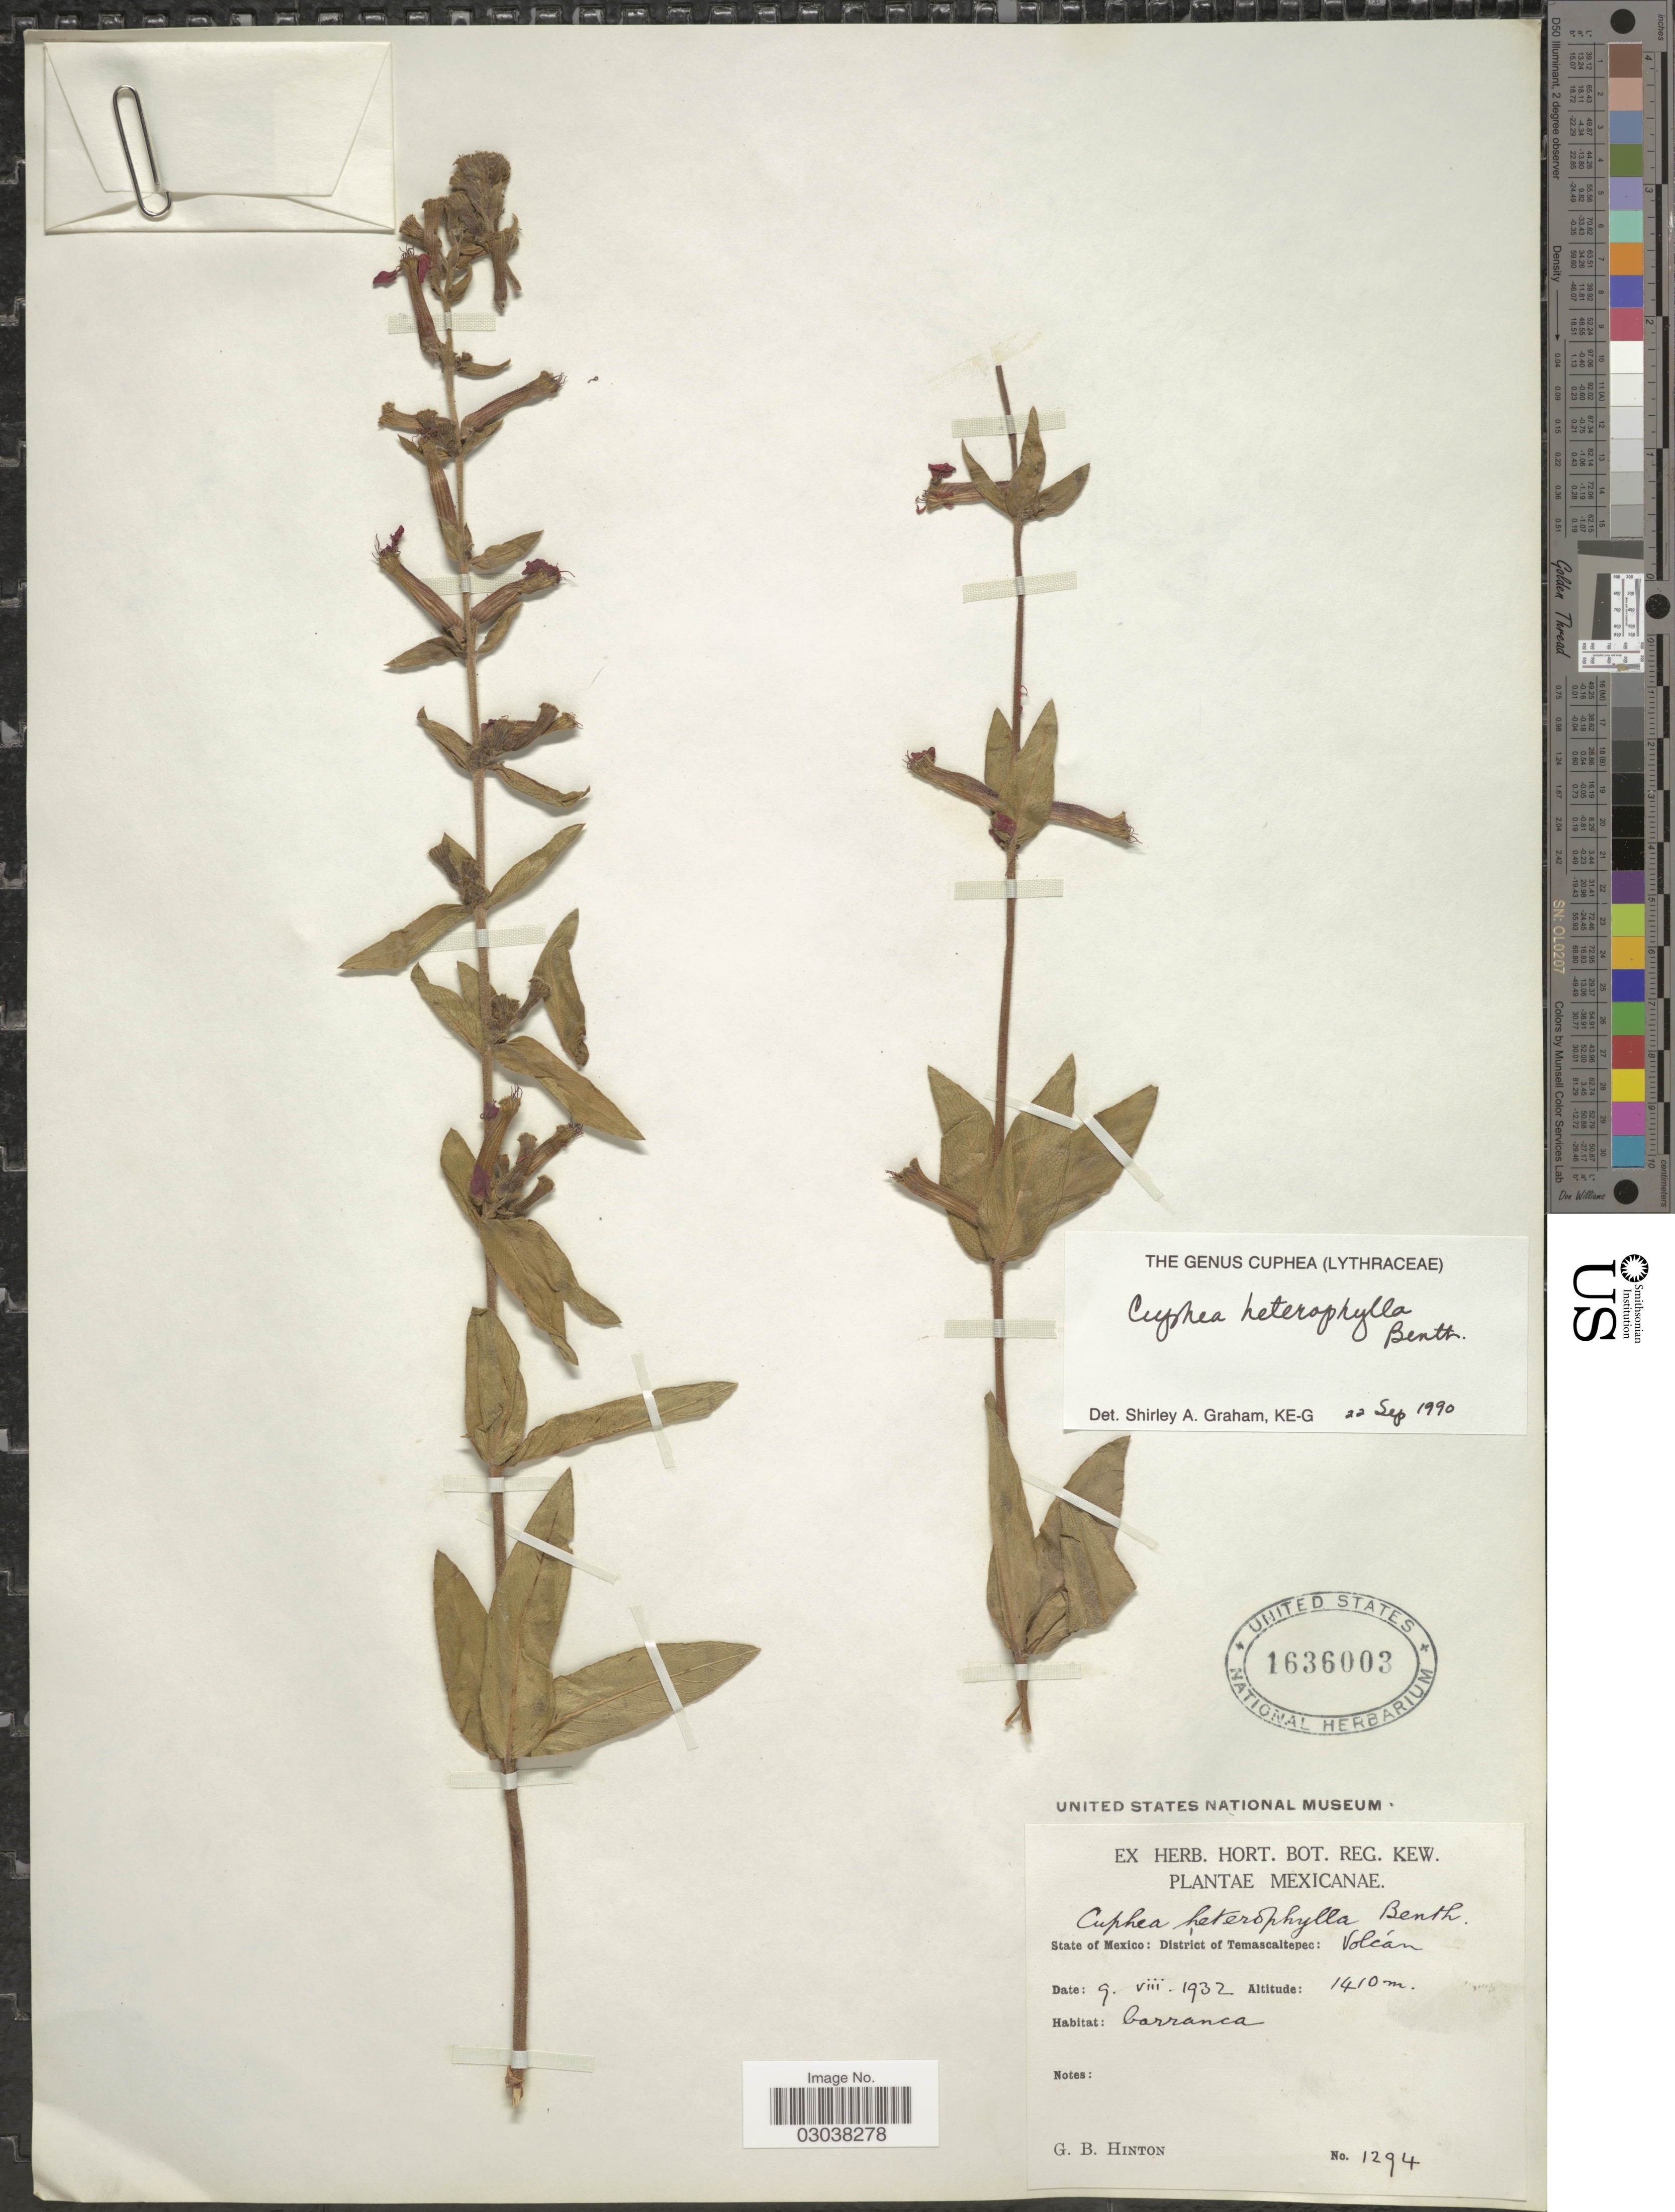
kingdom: Plantae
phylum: Tracheophyta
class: Magnoliopsida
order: Myrtales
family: Lythraceae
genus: Cuphea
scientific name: Cuphea heterophylla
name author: Benth.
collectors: G. B. Hinton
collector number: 1294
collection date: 1932-08-09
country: Mexico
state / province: México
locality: District of Temascaltepec: Volcán, barranca.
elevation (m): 1410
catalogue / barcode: US 1636003